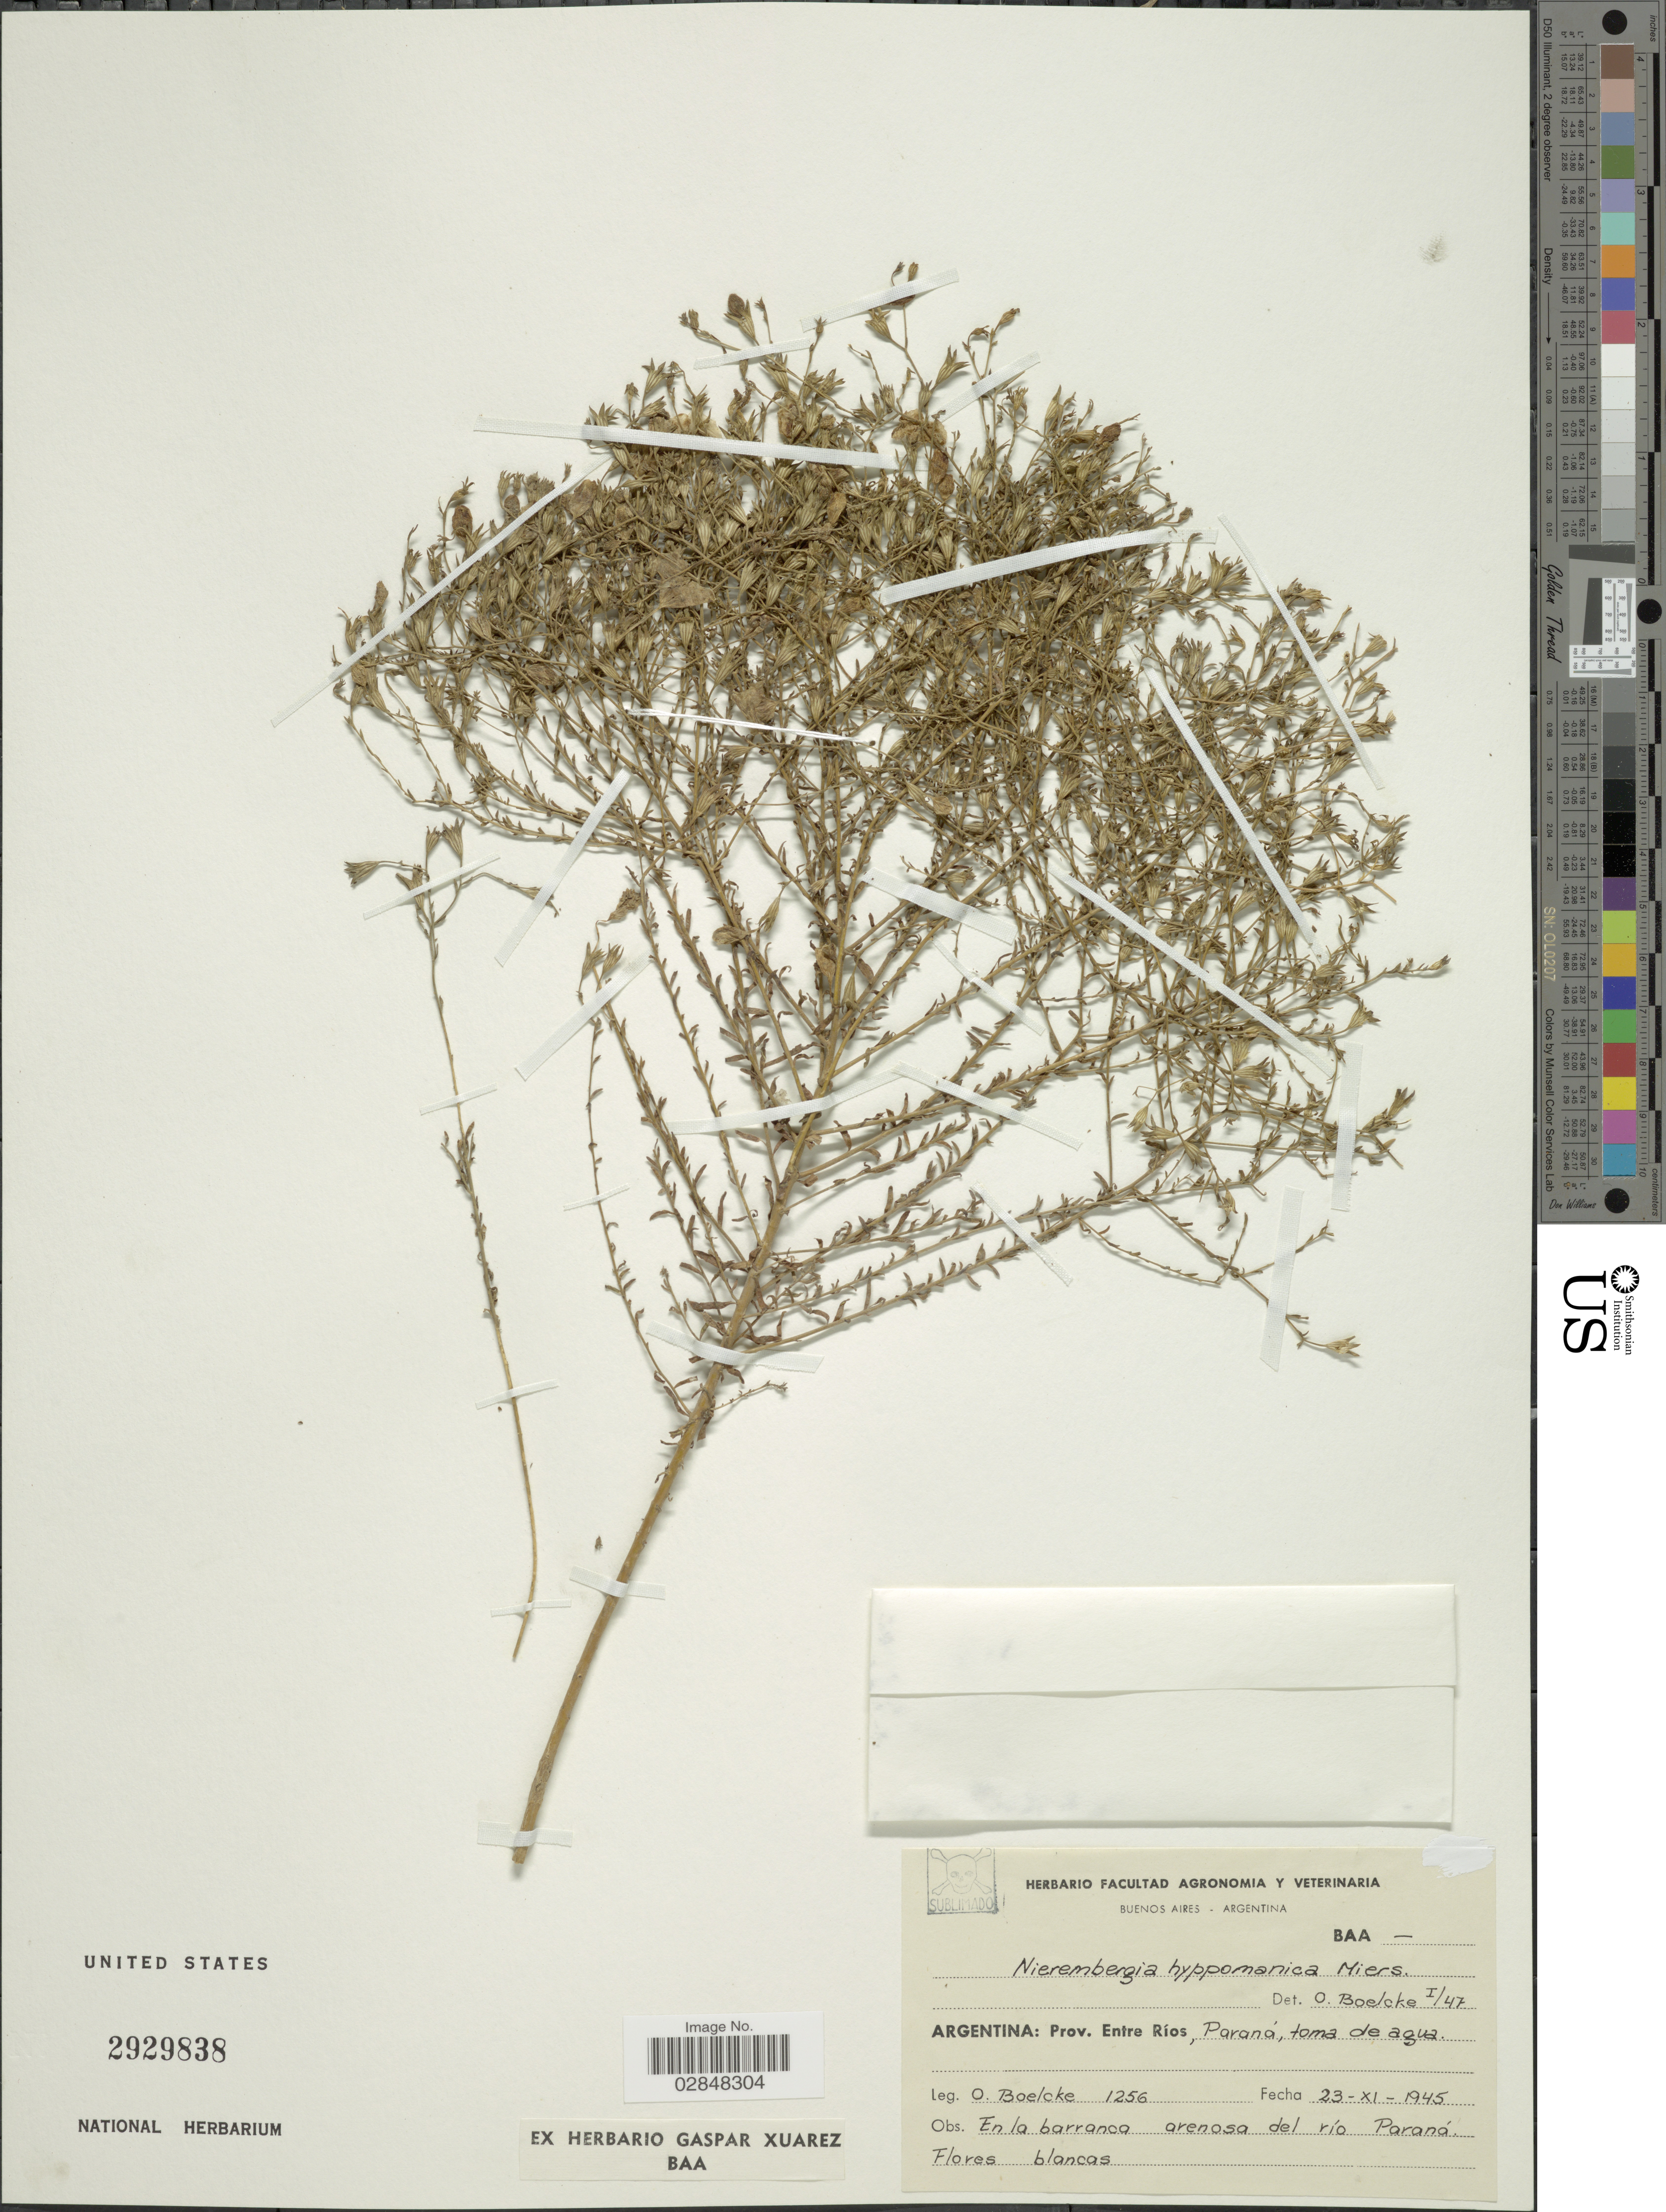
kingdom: Plantae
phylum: Tracheophyta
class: Magnoliopsida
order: Solanales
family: Solanaceae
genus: Nierembergia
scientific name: Nierembergia linariifolia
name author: Graham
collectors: O. Boelcke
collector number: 1256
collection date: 1945-11-23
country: Argentina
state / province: Entre Rios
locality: Paraná, toma de agua. En la barranca arenosa del río Paraná.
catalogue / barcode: US 2929838